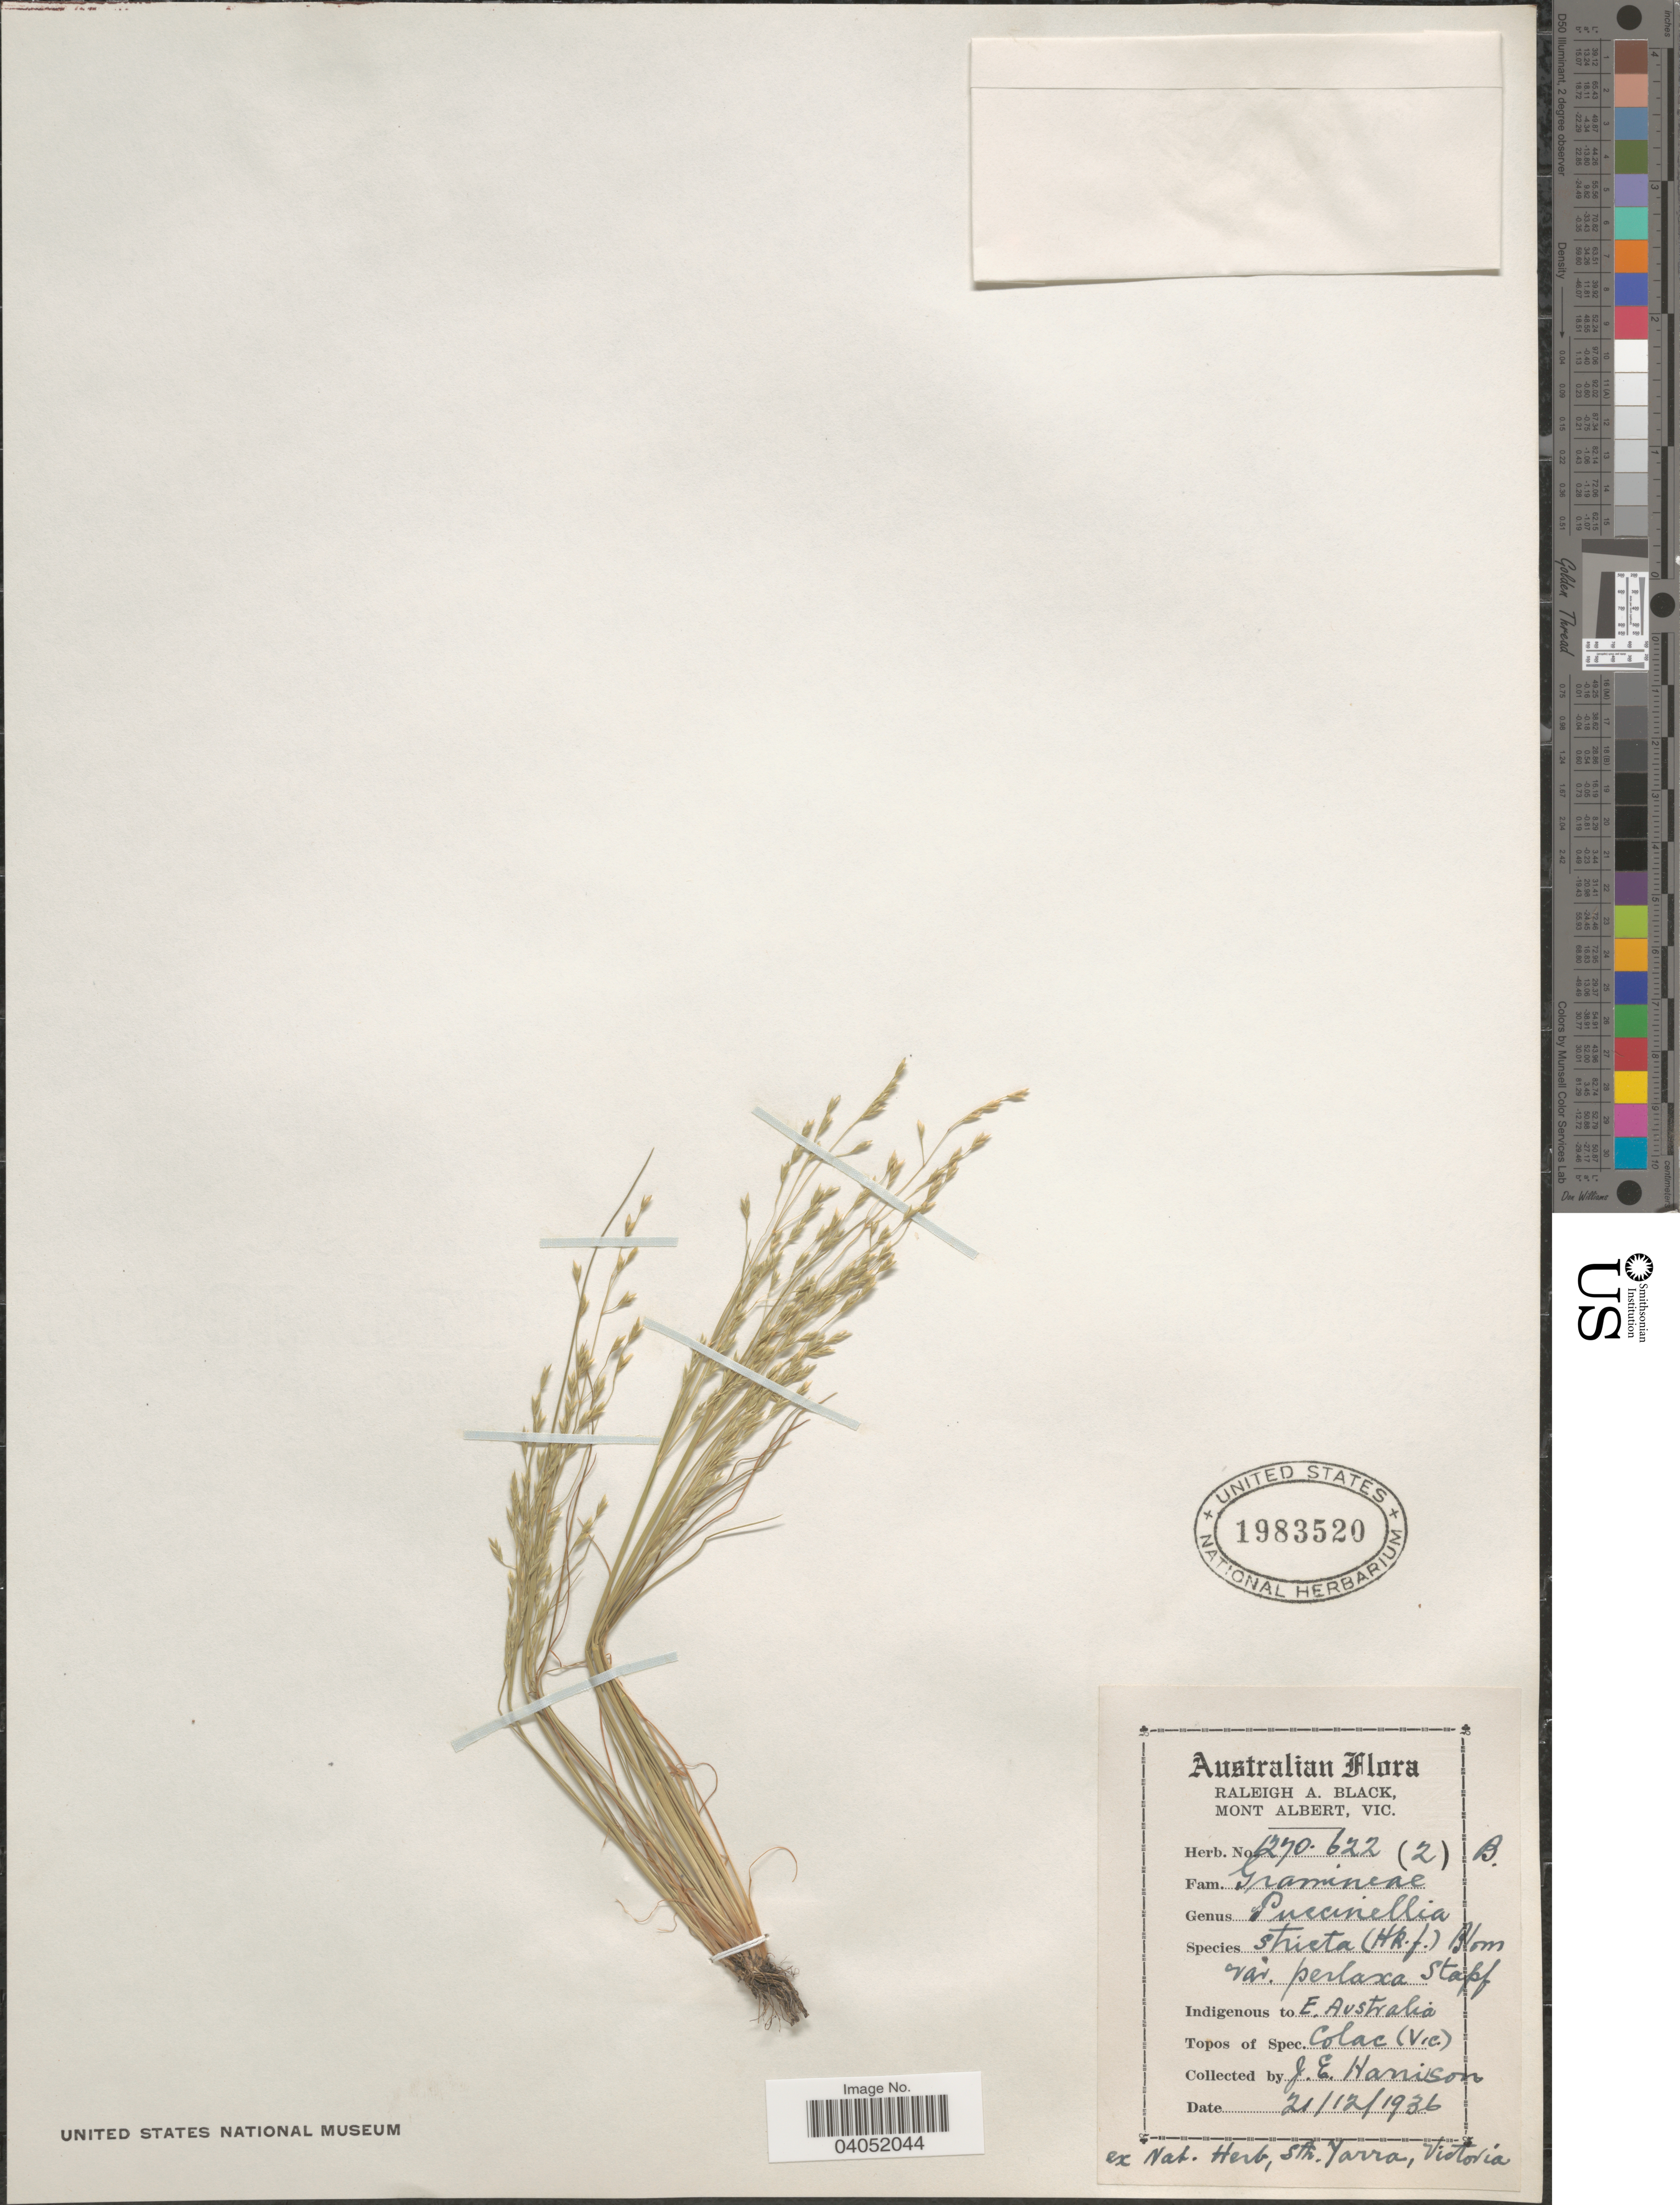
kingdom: Plantae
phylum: Tracheophyta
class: Liliopsida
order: Poales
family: Poaceae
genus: Puccinellia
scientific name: Puccinellia stricta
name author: Keng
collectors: J. Harrison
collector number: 1270.622(2)B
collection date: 1936-12-21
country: Australia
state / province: Victoria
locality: Colac (Vic).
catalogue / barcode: US 1983520